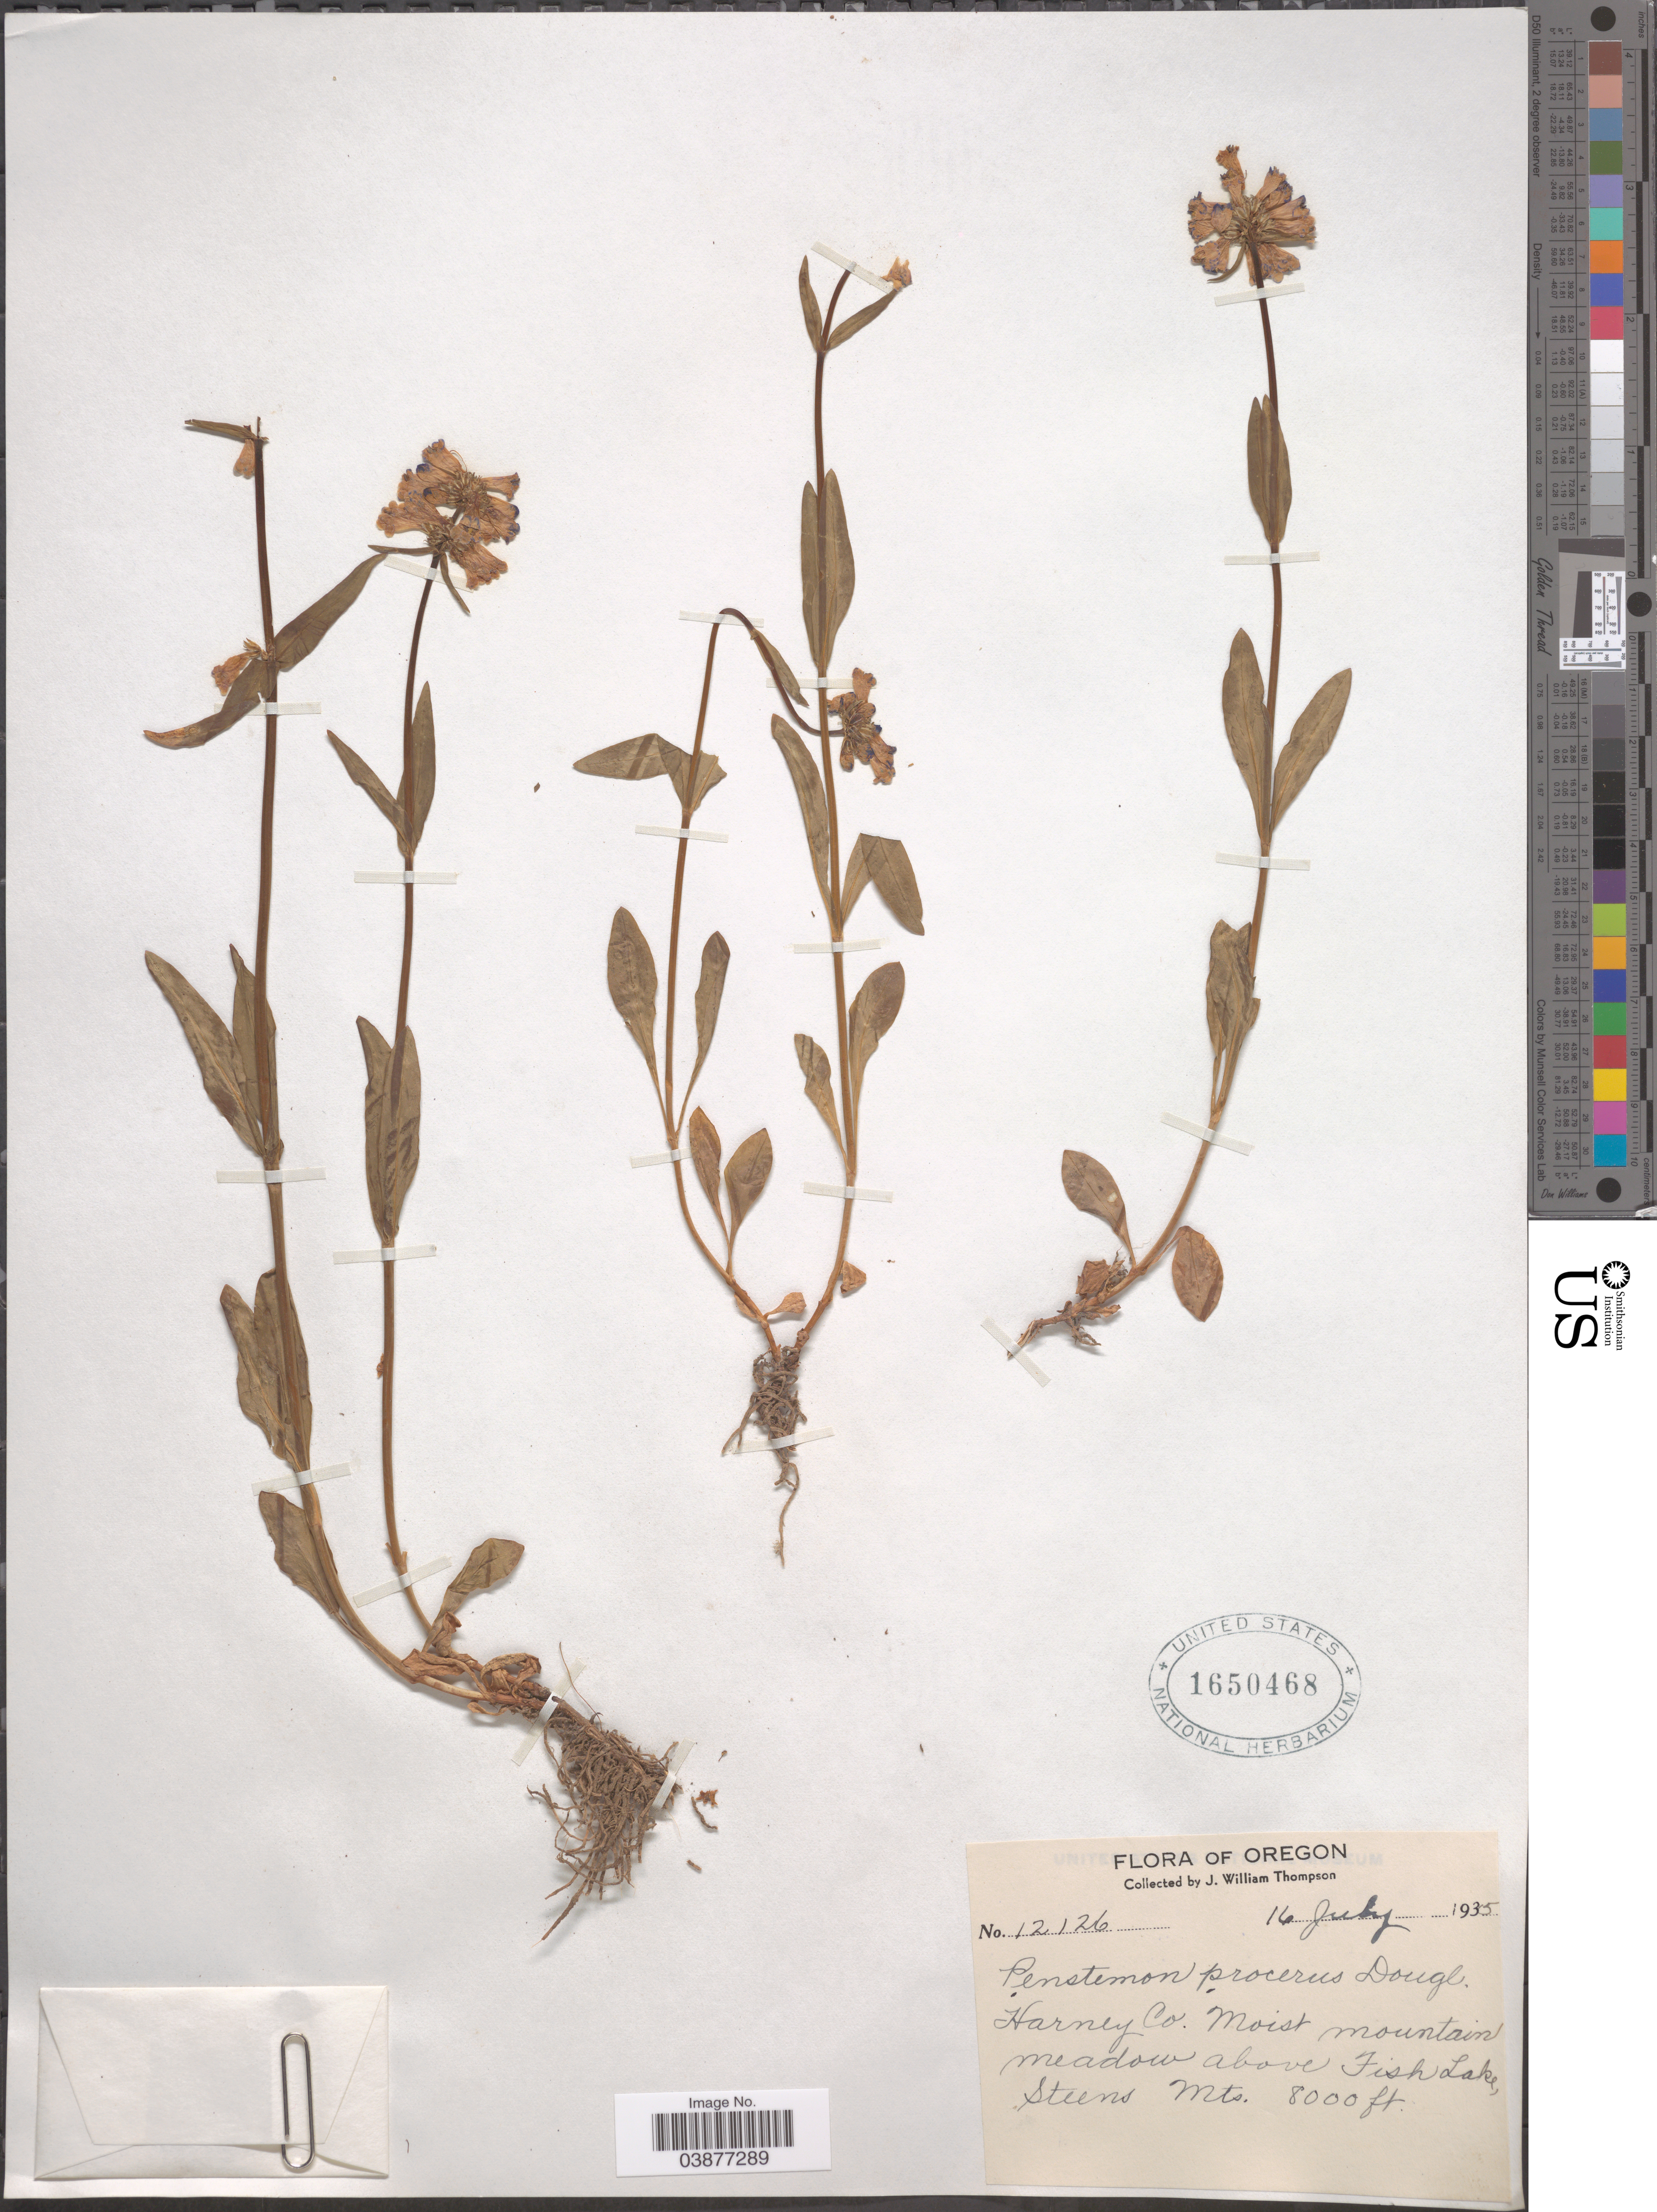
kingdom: Plantae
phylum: Tracheophyta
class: Magnoliopsida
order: Lamiales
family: Plantaginaceae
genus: Penstemon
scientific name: Penstemon procerus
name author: Douglas ex Graham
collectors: J. W. Thompson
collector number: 12126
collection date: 1935-07-16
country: United States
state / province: Oregon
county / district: Harney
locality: Harney Co: Moist mountain meadow above Fish Lake. Steens Mts.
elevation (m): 2438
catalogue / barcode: US 1650468